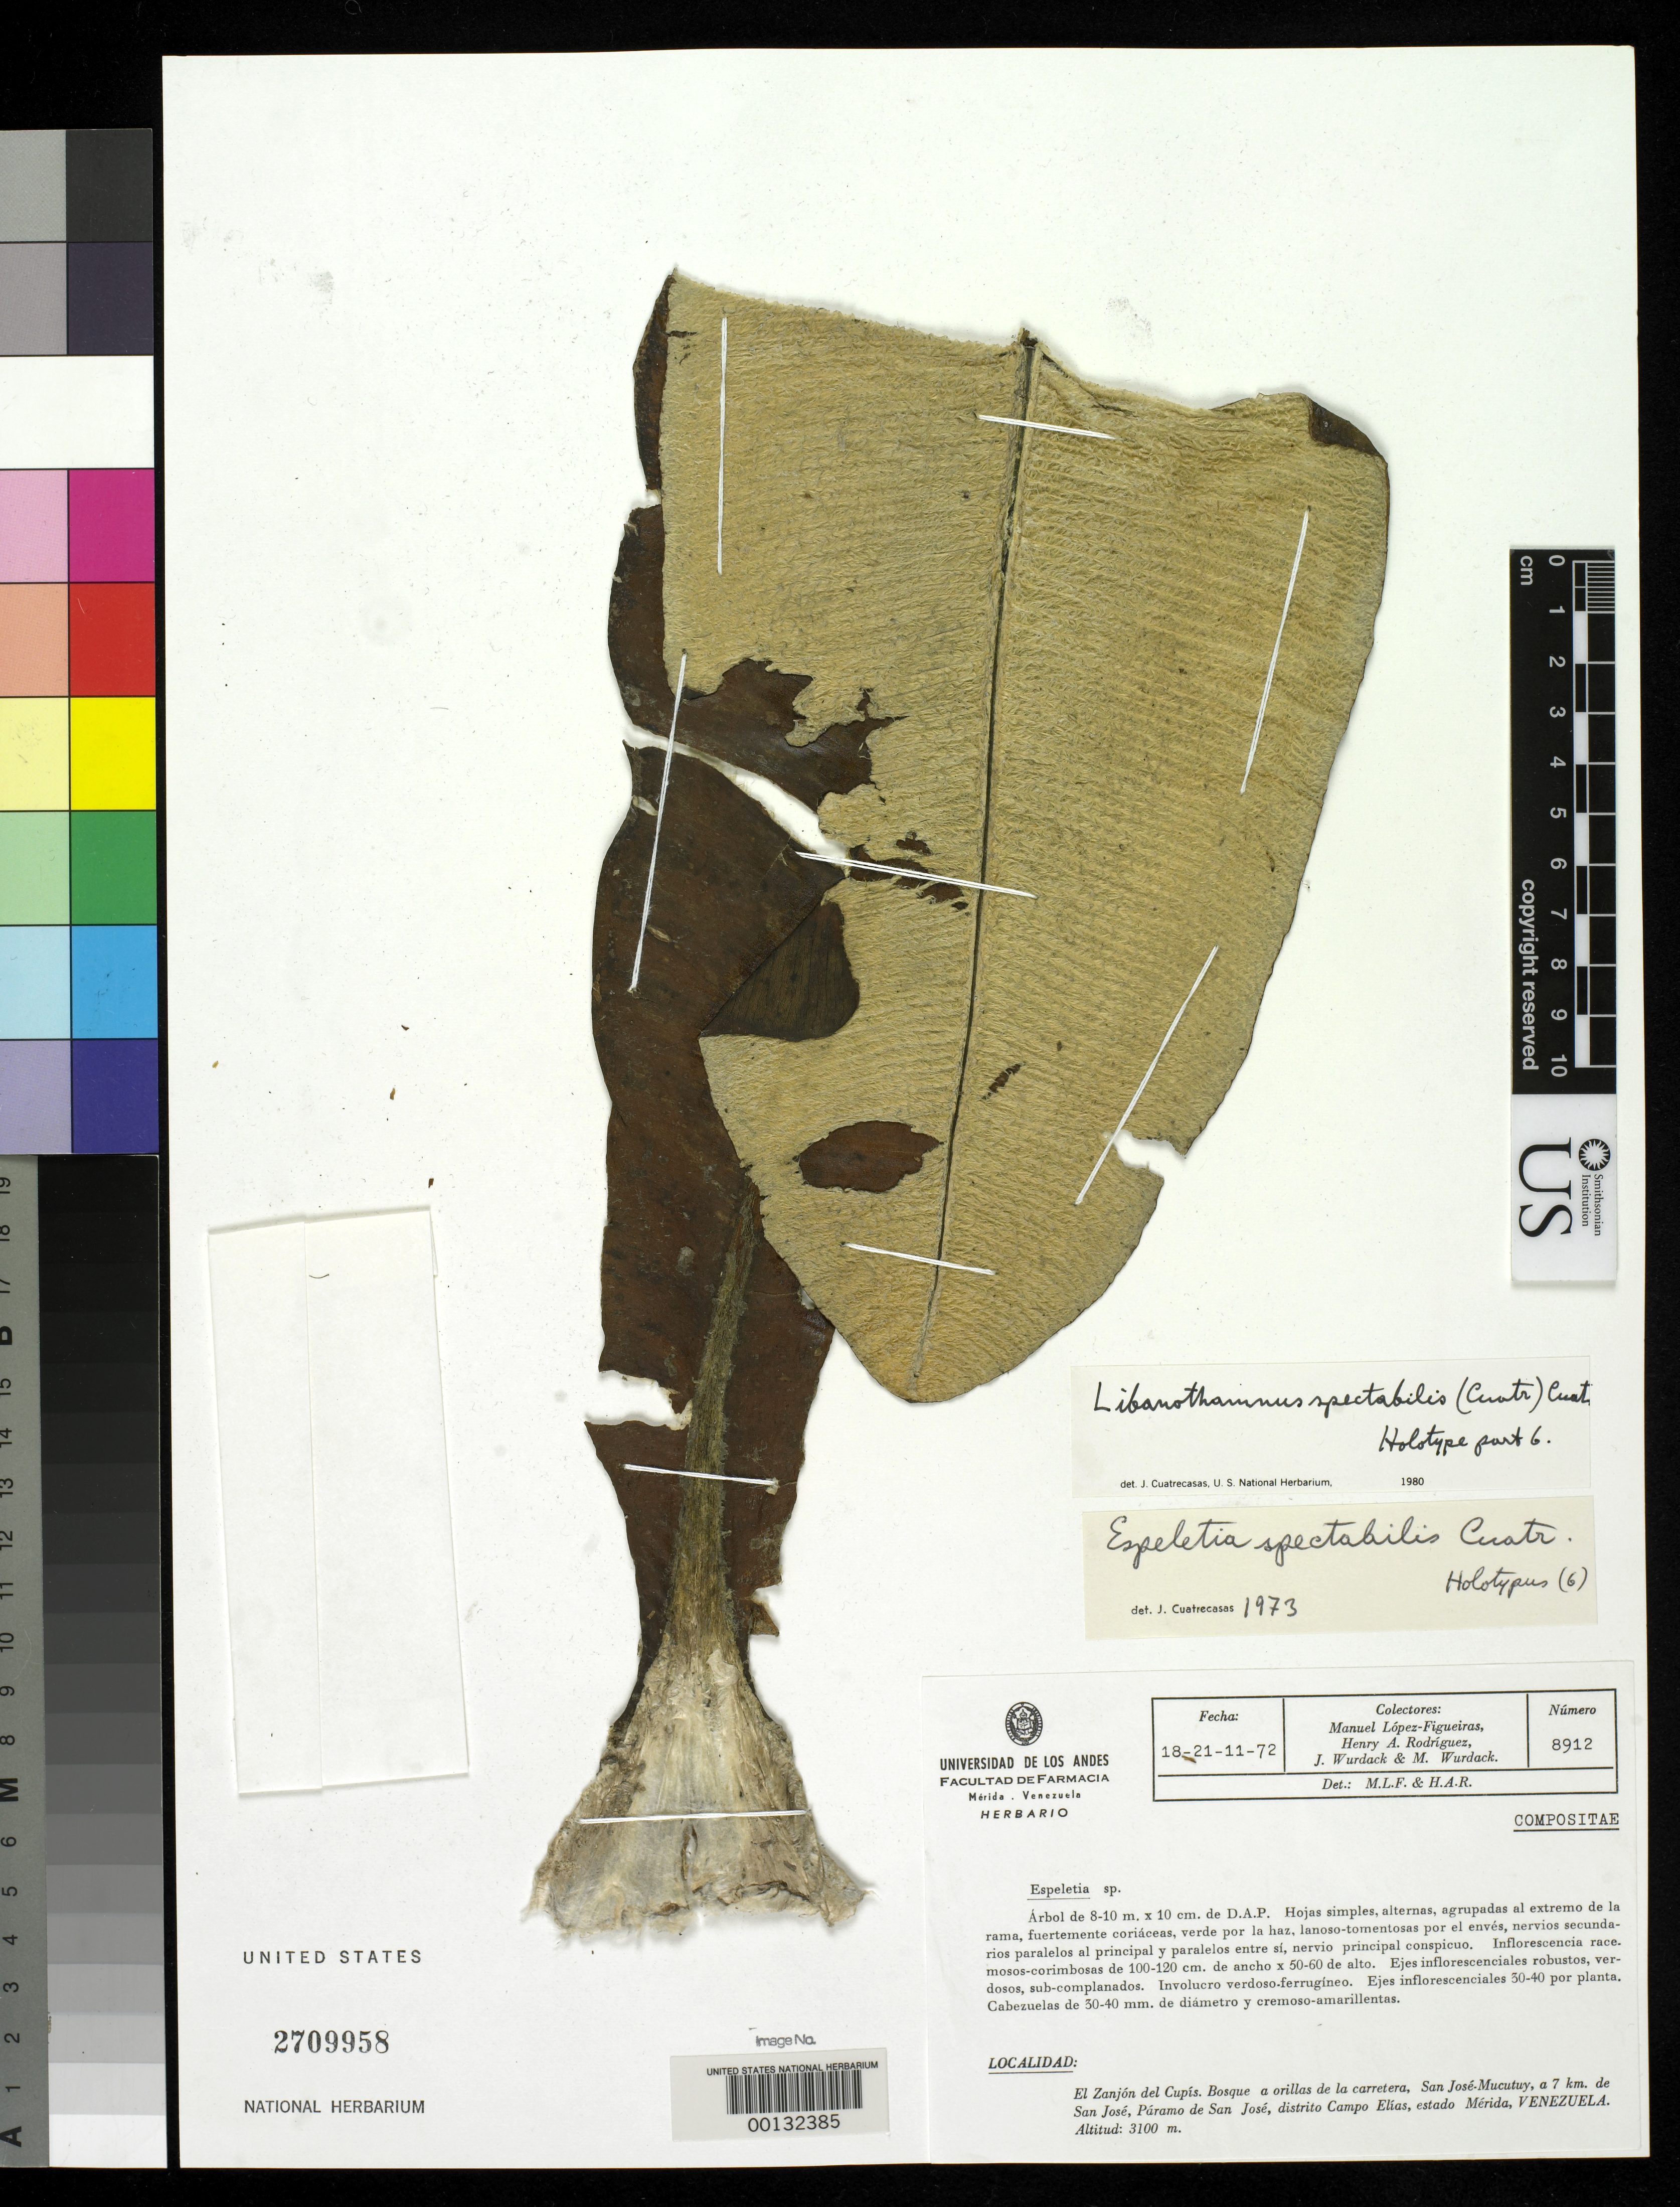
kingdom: Plantae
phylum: Tracheophyta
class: Magnoliopsida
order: Asterales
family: Asteraceae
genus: Espeletia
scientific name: Espeletia spectabilis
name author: Cuatrec.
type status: Holotype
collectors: M. López Figueiras, H. A. Rodriguez, J. J. Wurdack & M. L. Wurdack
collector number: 8912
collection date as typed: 18 Nov 1972 to 21 Nov 1972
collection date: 1972-11-18/1972-11-21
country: Venezuela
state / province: Mérida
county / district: Campo Elias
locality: El Zanjon del Cupis, San Jose - Mucutuy, 7 km de San Jose, Páramo de San Jose.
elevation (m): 3100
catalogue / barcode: US 2709958